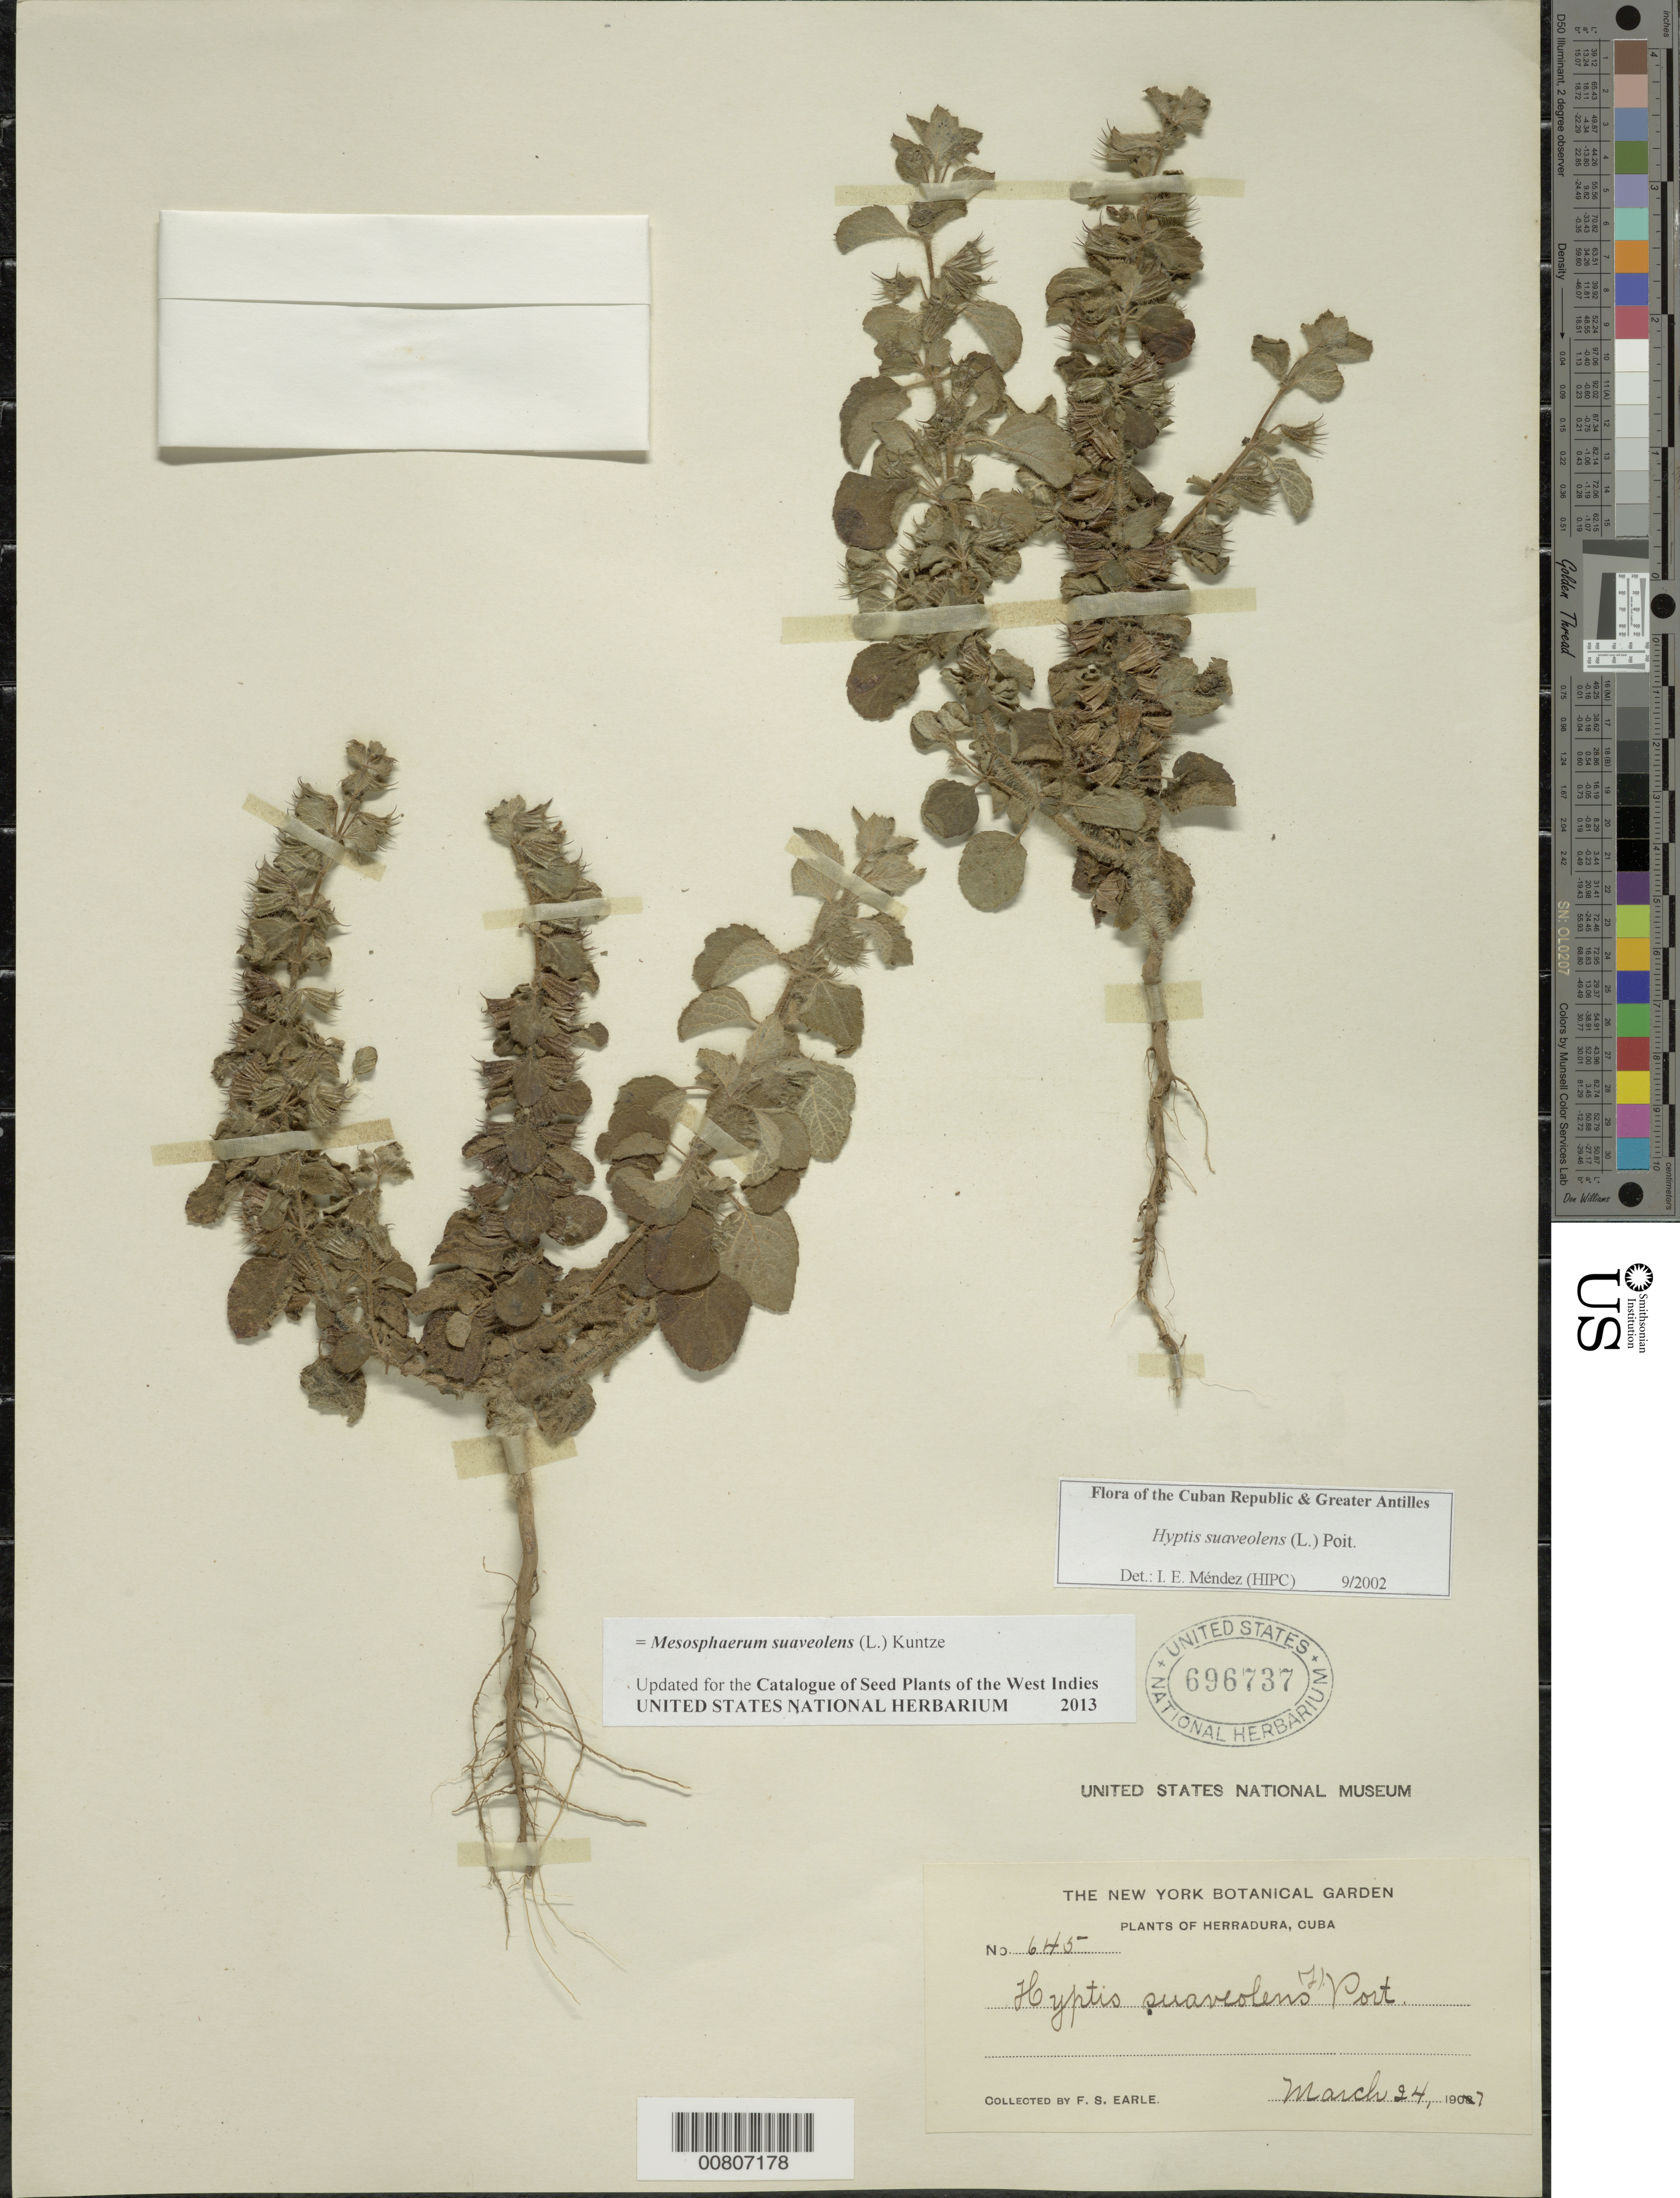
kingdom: Plantae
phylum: Tracheophyta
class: Magnoliopsida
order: Lamiales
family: Lamiaceae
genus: Hyptis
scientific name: Hyptis suaveolens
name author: (L.) Poit.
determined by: Méndez, Isidro E., (HIPC)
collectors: F. S. Earle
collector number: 645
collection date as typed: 24 Mar 1907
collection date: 1907-03-24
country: Cuba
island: Cuba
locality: Herradura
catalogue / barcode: US 696737